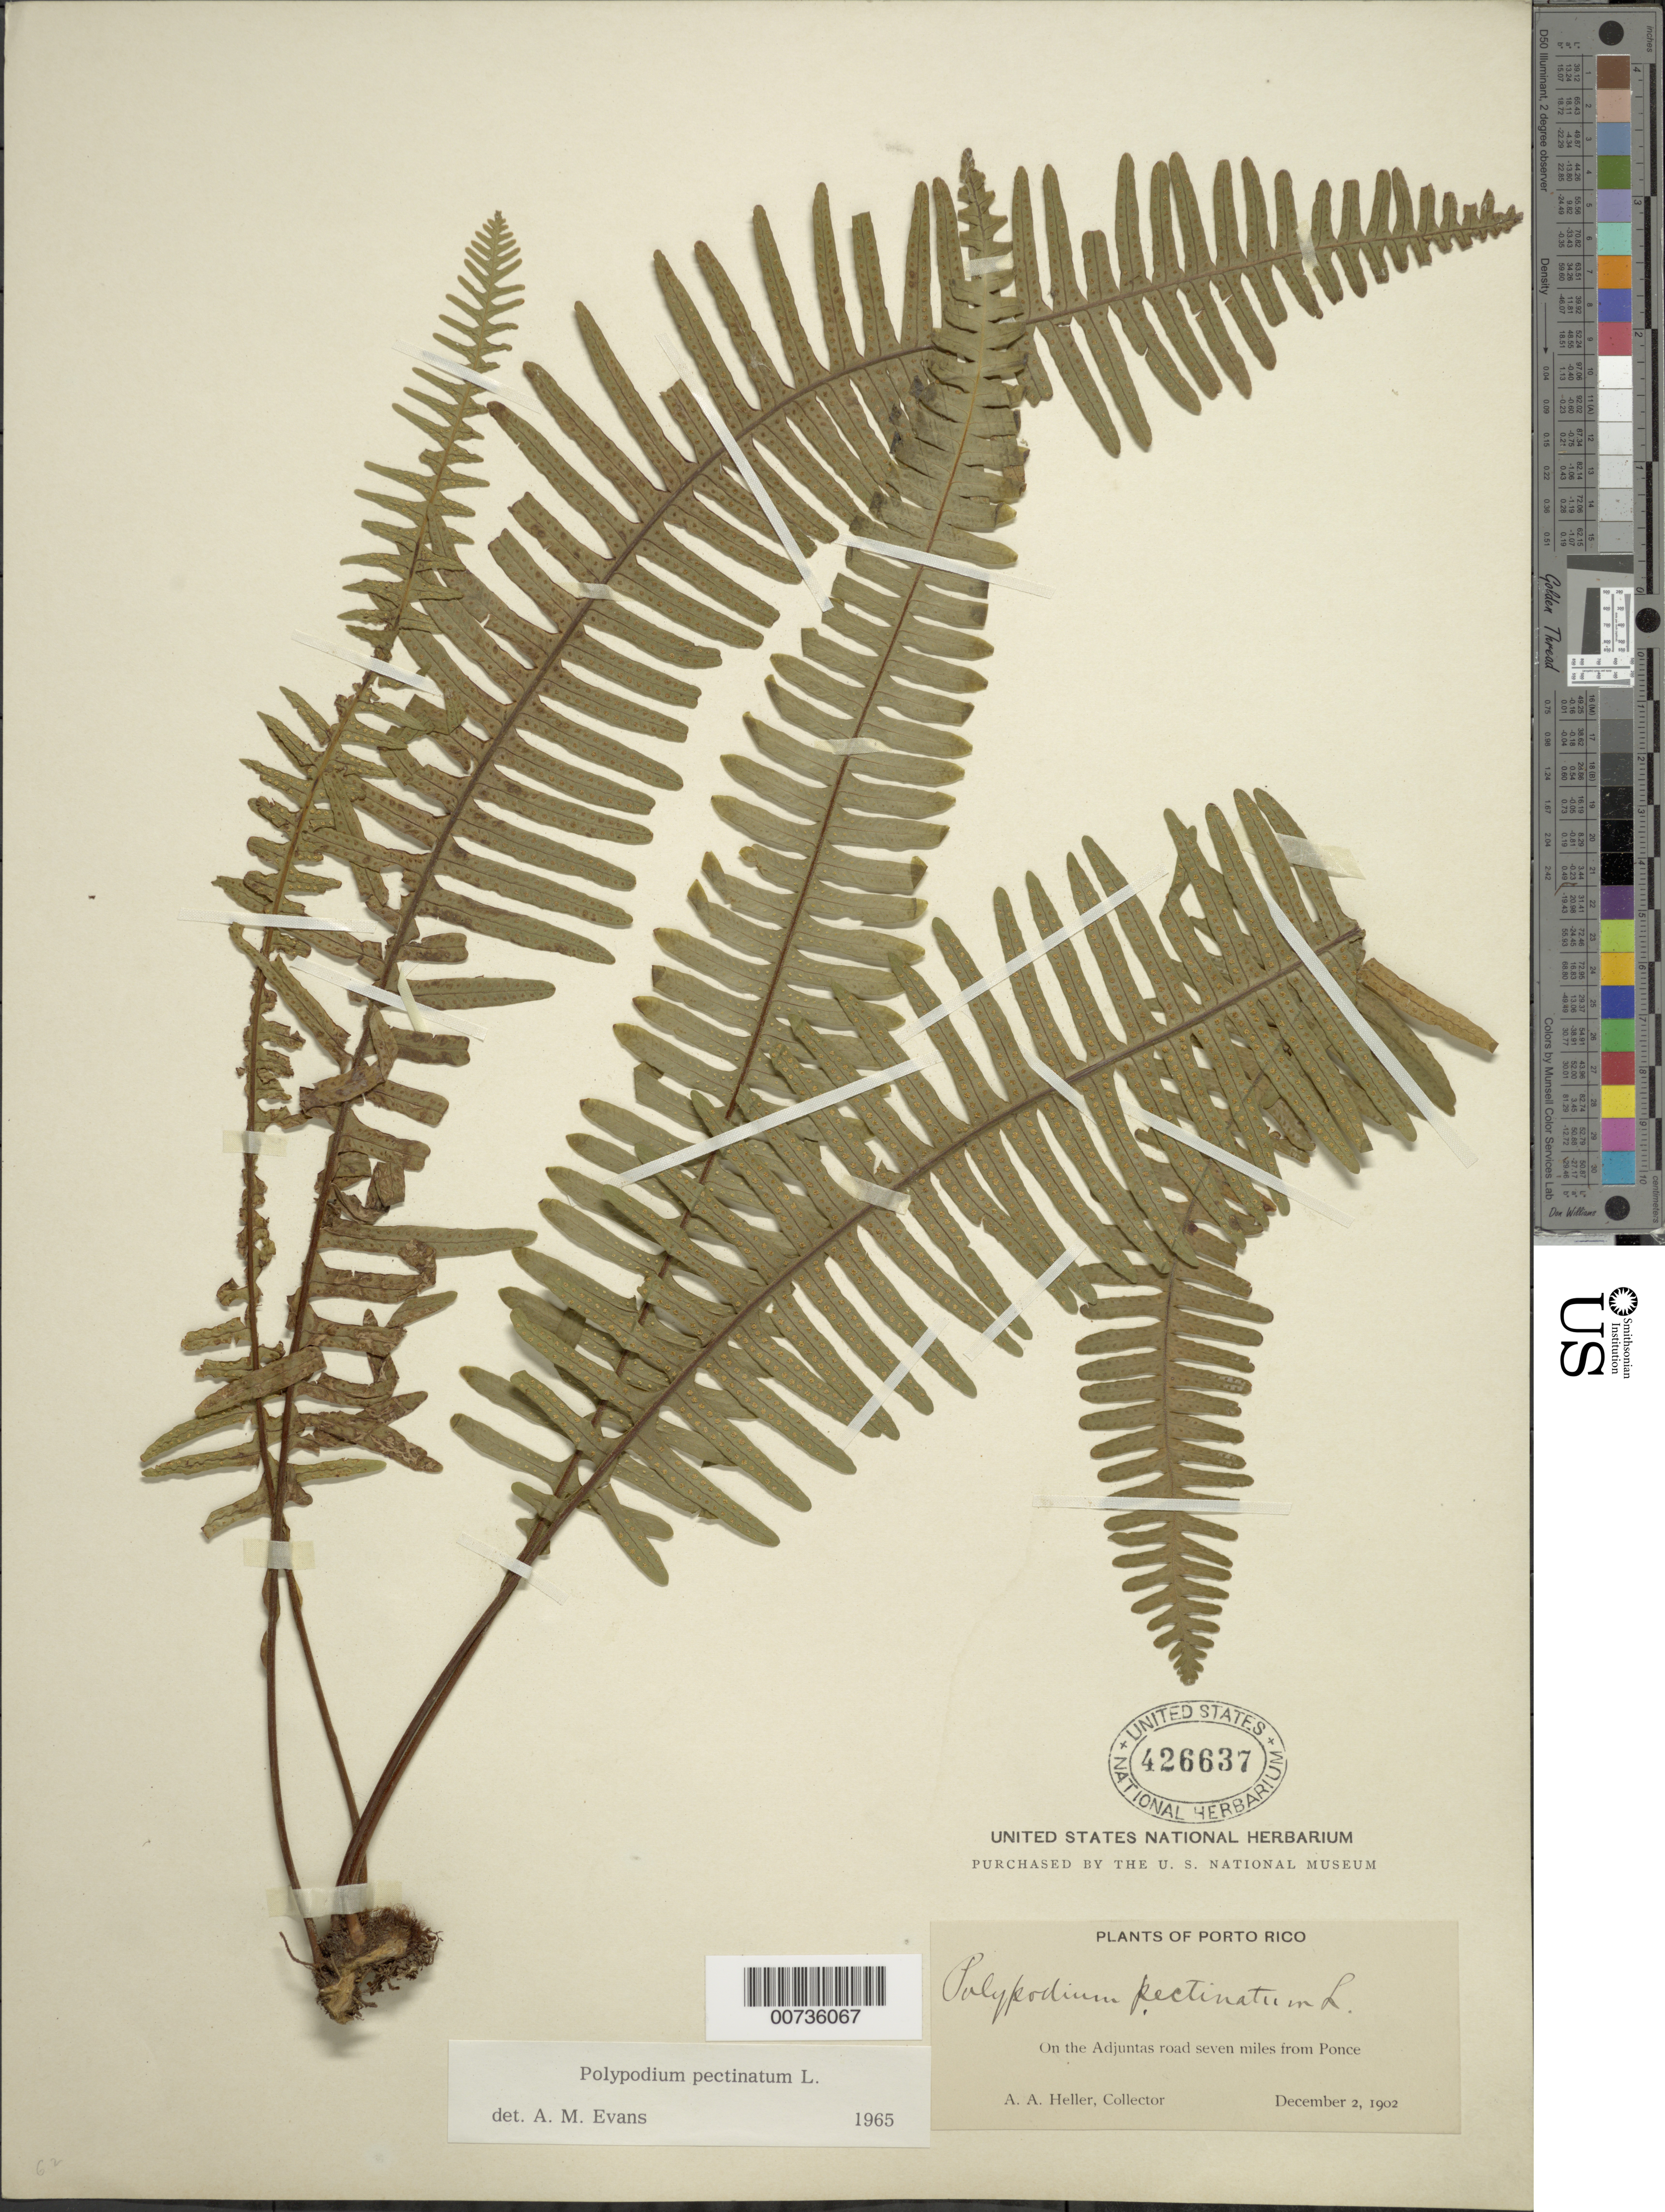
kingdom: Plantae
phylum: Tracheophyta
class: Polypodiopsida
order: Polypodiales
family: Polypodiaceae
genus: Pecluma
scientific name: Pecluma pectinata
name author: (L.) M.G. Price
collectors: A. A. Heller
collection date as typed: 02 Dec 1902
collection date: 1902-12-02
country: Puerto Rico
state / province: Ponce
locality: Ponce, on the Adjuntas road 7 mi from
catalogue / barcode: US 426637